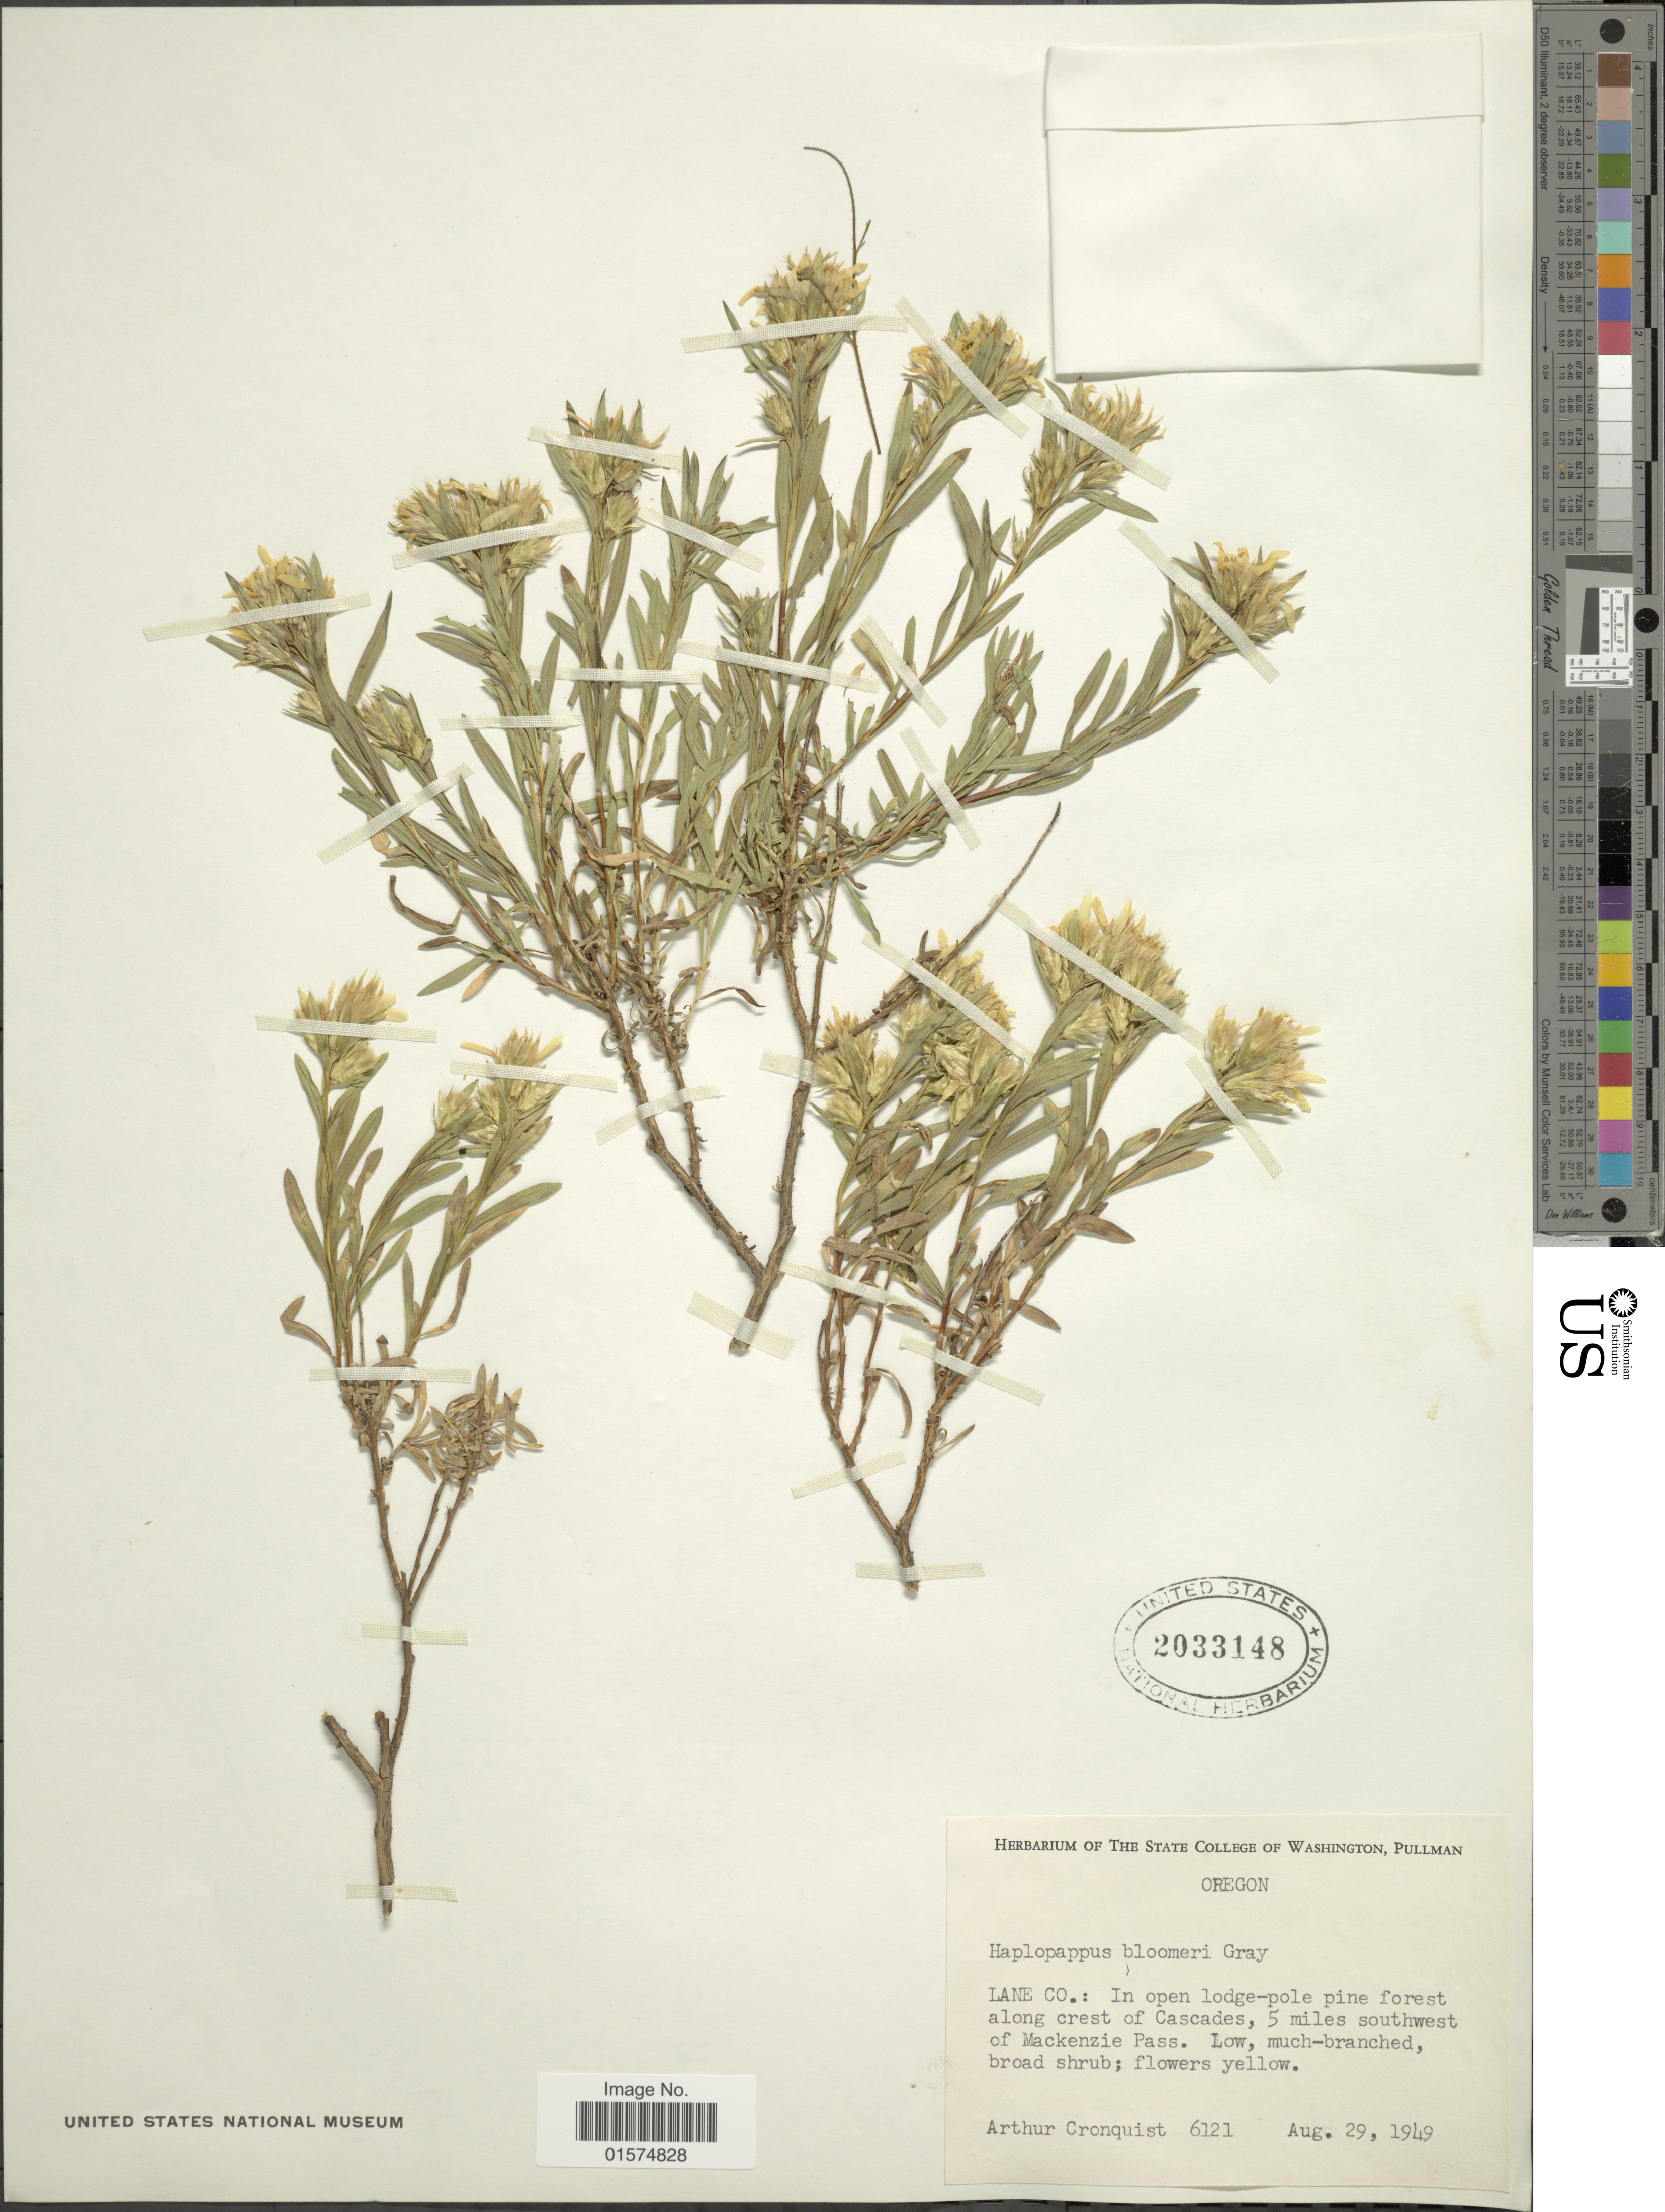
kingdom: Plantae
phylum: Tracheophyta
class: Magnoliopsida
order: Asterales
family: Asteraceae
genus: Ericameria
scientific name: Ericameria bloomeri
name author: (A. Gray) J.F. Macbr.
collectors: A. J. Cronquist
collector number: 6121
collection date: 1949-08-29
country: United States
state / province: Oregon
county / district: Lane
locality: Lane Co.: along crest of Cascades, 5 miles southwest of Mackenzie Pass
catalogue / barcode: US 2033148